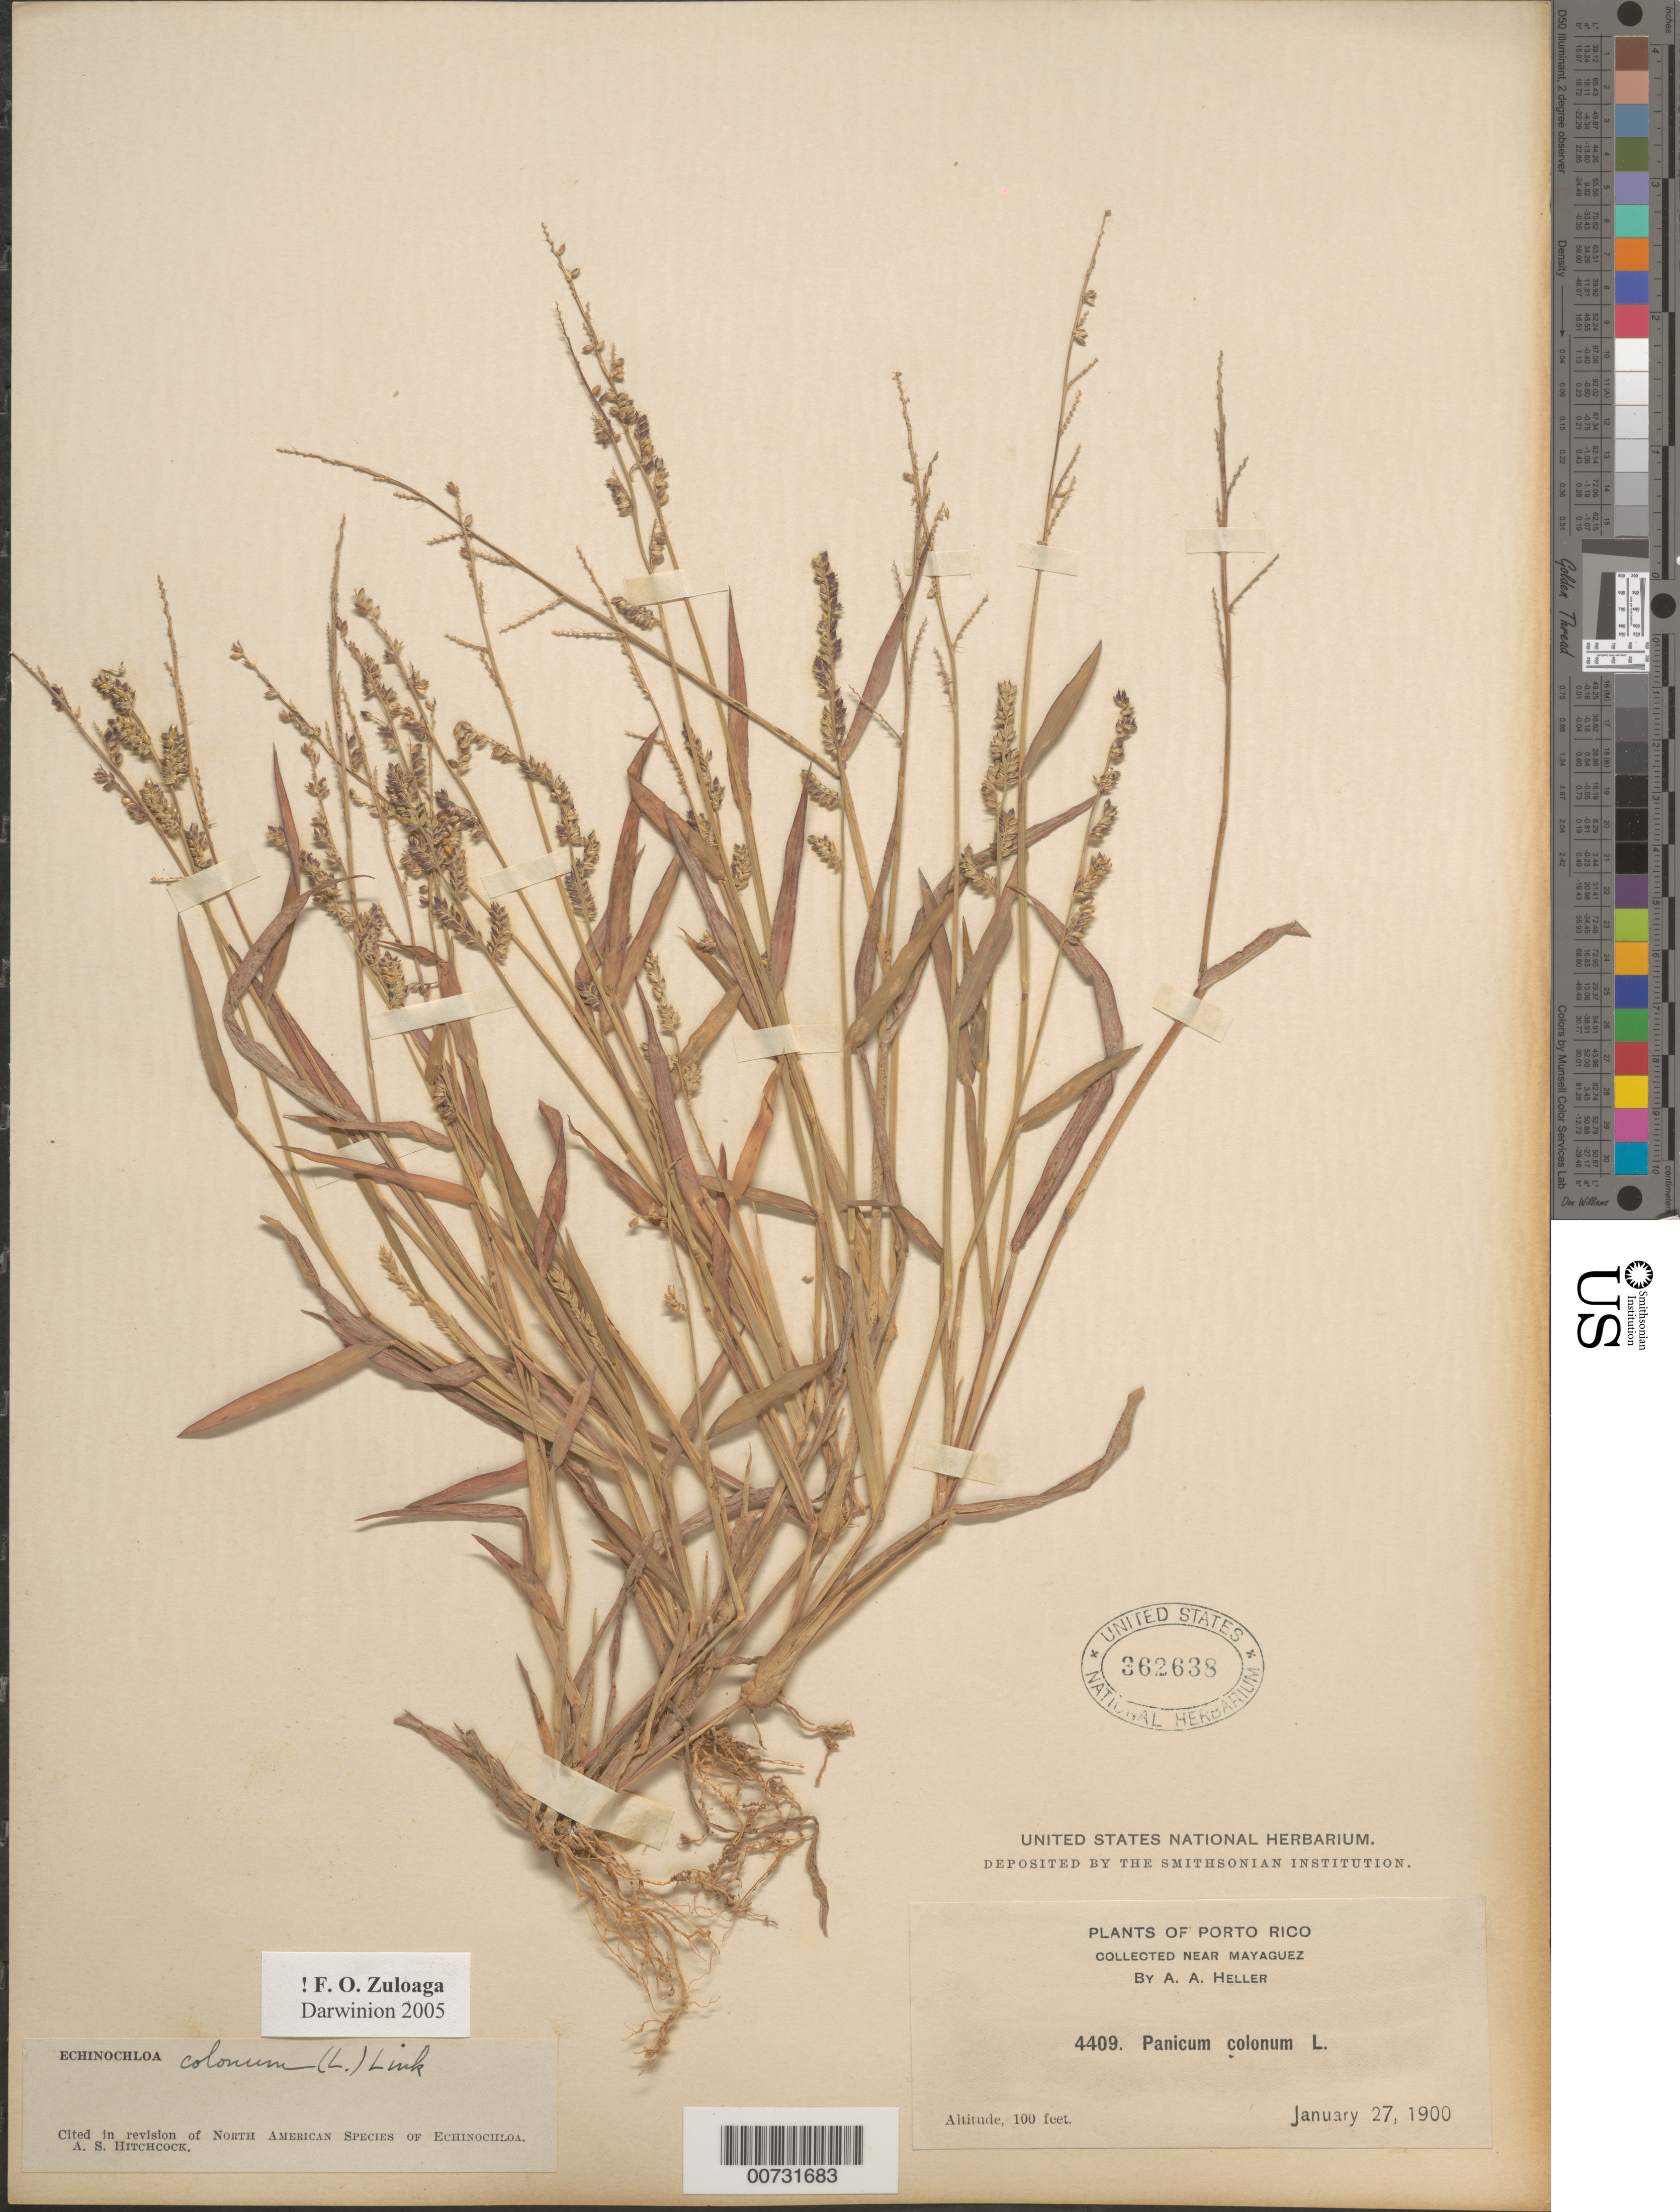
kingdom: Plantae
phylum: Tracheophyta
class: Liliopsida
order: Poales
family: Poaceae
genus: Echinochloa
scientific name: Echinochloa colona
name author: (L.) Link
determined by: Hitchcock, Albert S.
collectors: A. A. Heller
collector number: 4409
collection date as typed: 27 Jan 1900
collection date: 1900-01-27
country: Puerto Rico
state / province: Mayagüez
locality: Mayaguez, near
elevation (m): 30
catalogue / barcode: US 362638